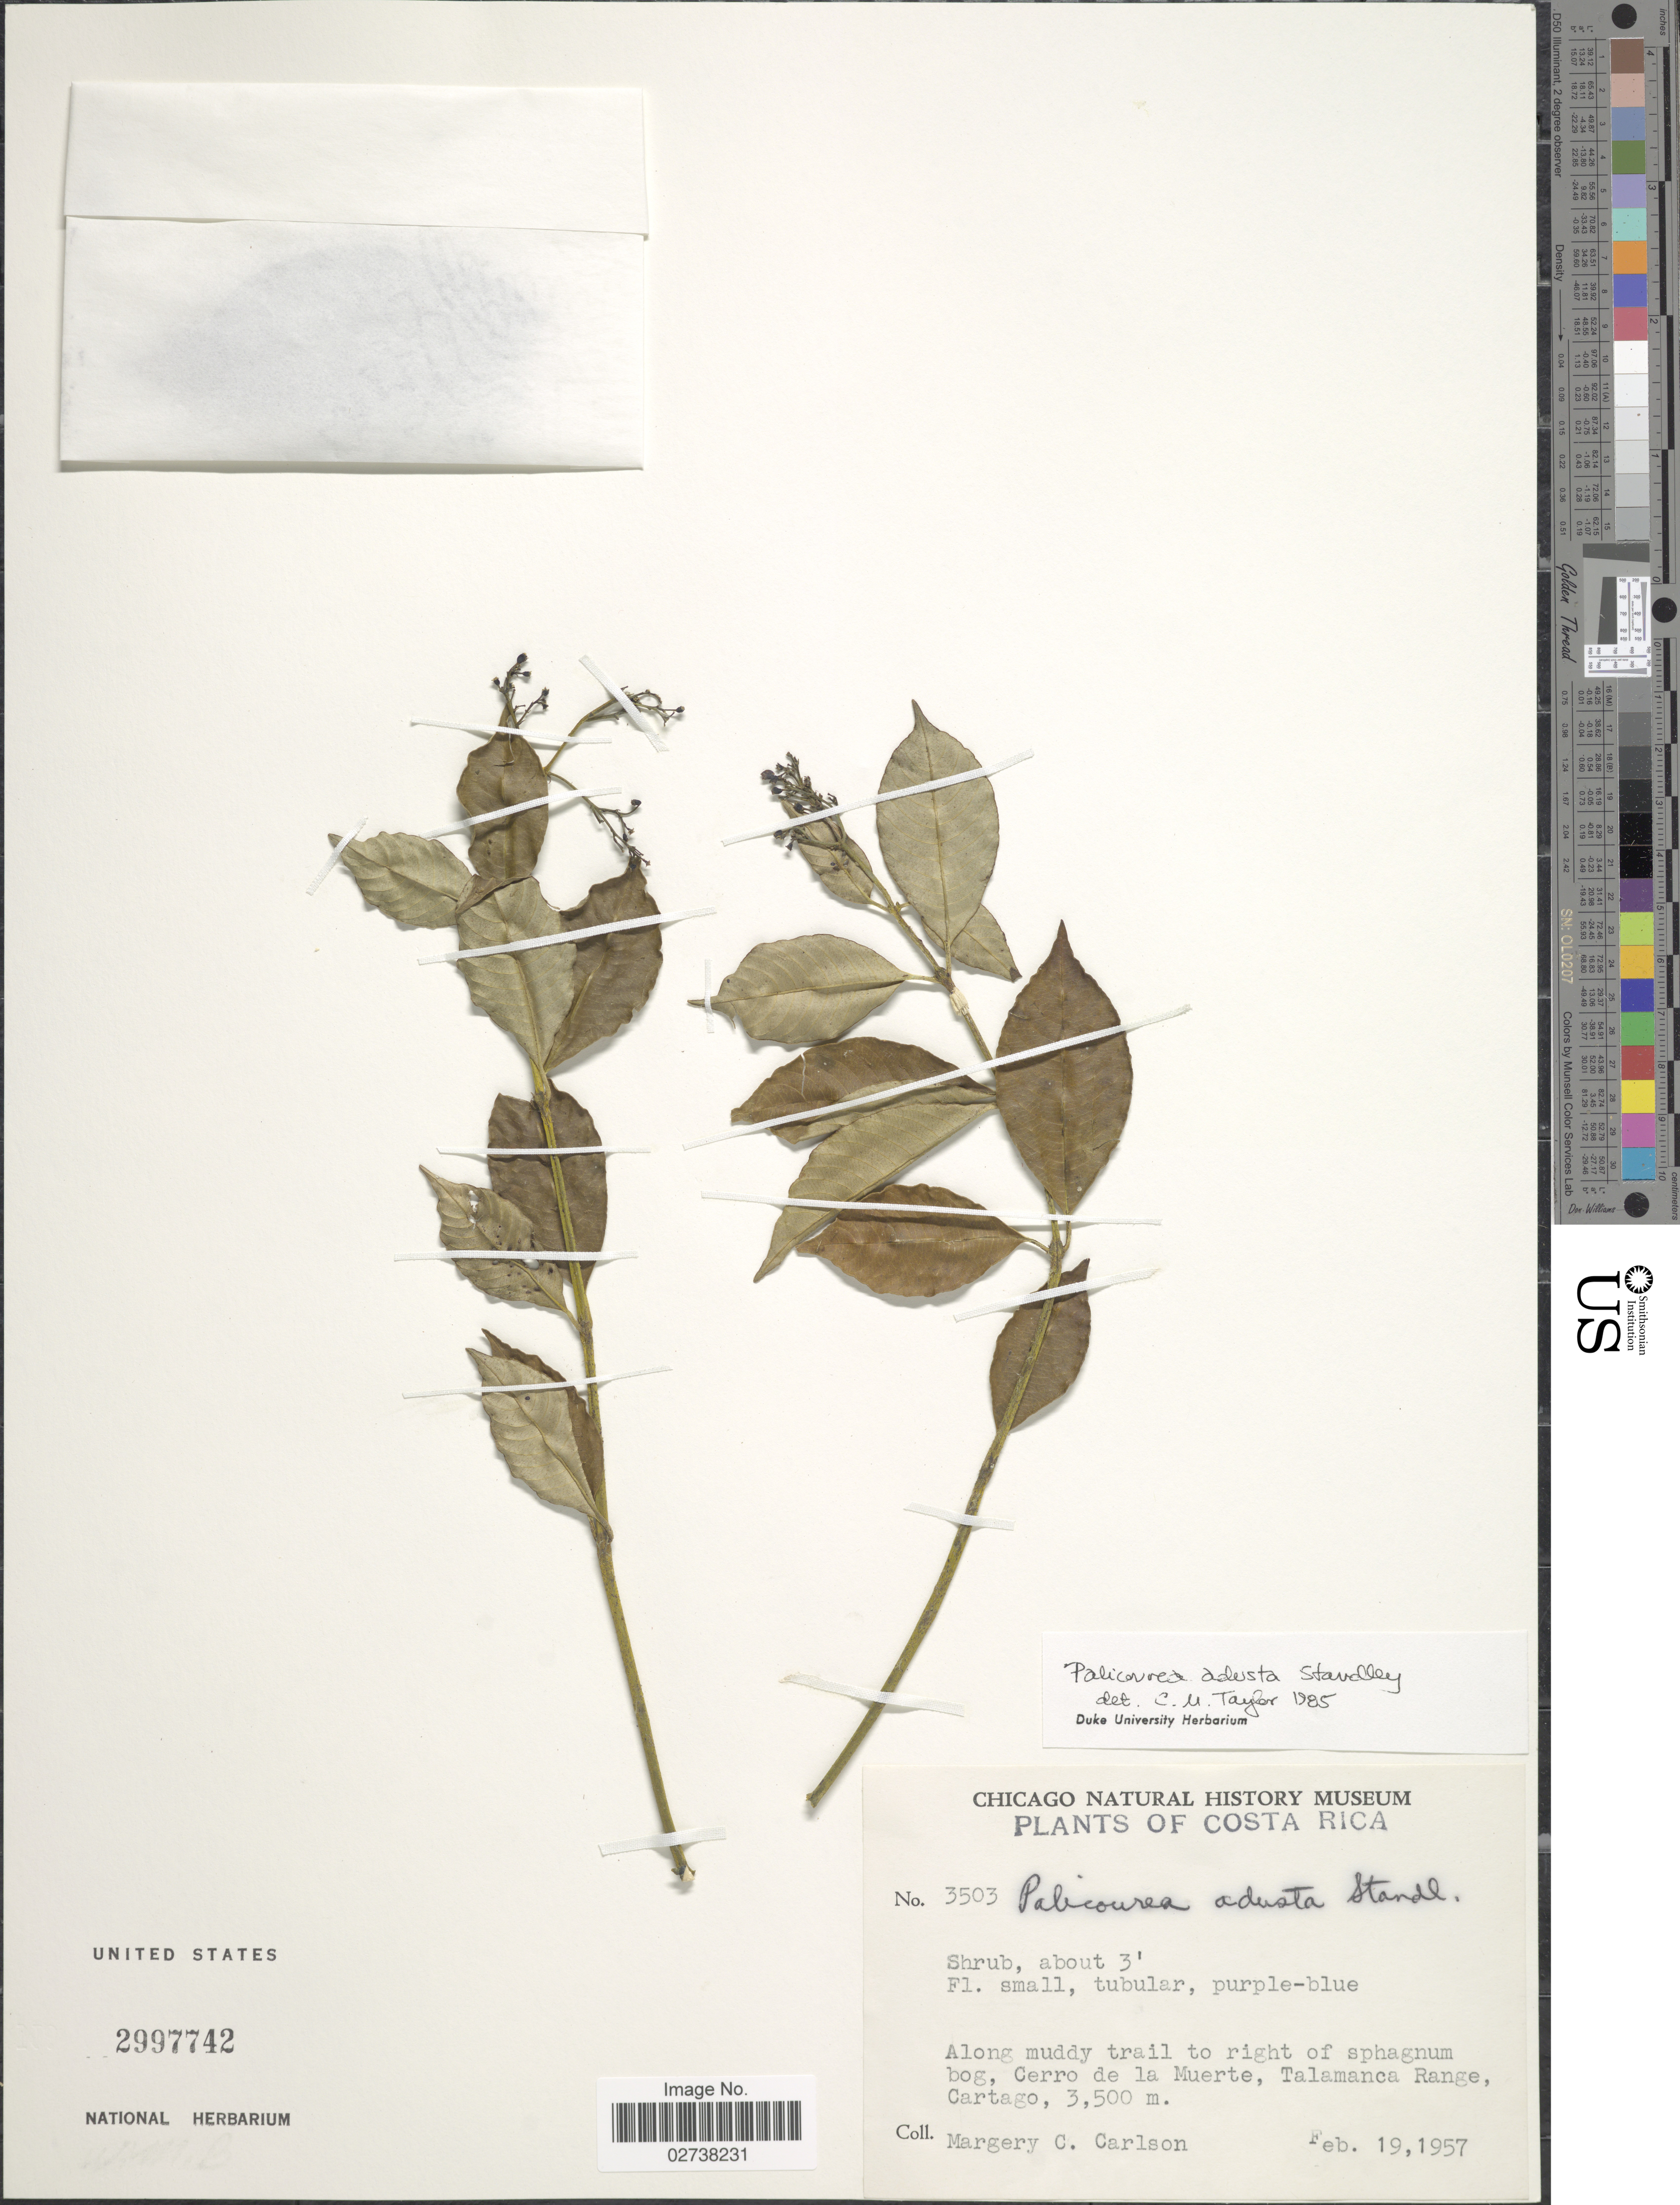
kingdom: Plantae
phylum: Tracheophyta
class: Magnoliopsida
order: Gentianales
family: Rubiaceae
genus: Palicourea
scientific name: Palicourea adusta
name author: Standl.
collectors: M. C. Carlson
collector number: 3503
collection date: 1957-02-19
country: Costa Rica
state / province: Cartago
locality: Along muddy trail to right of sphagnum bog, Cerro de la Muerte, Talamanca Range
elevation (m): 3500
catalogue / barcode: US 2997742